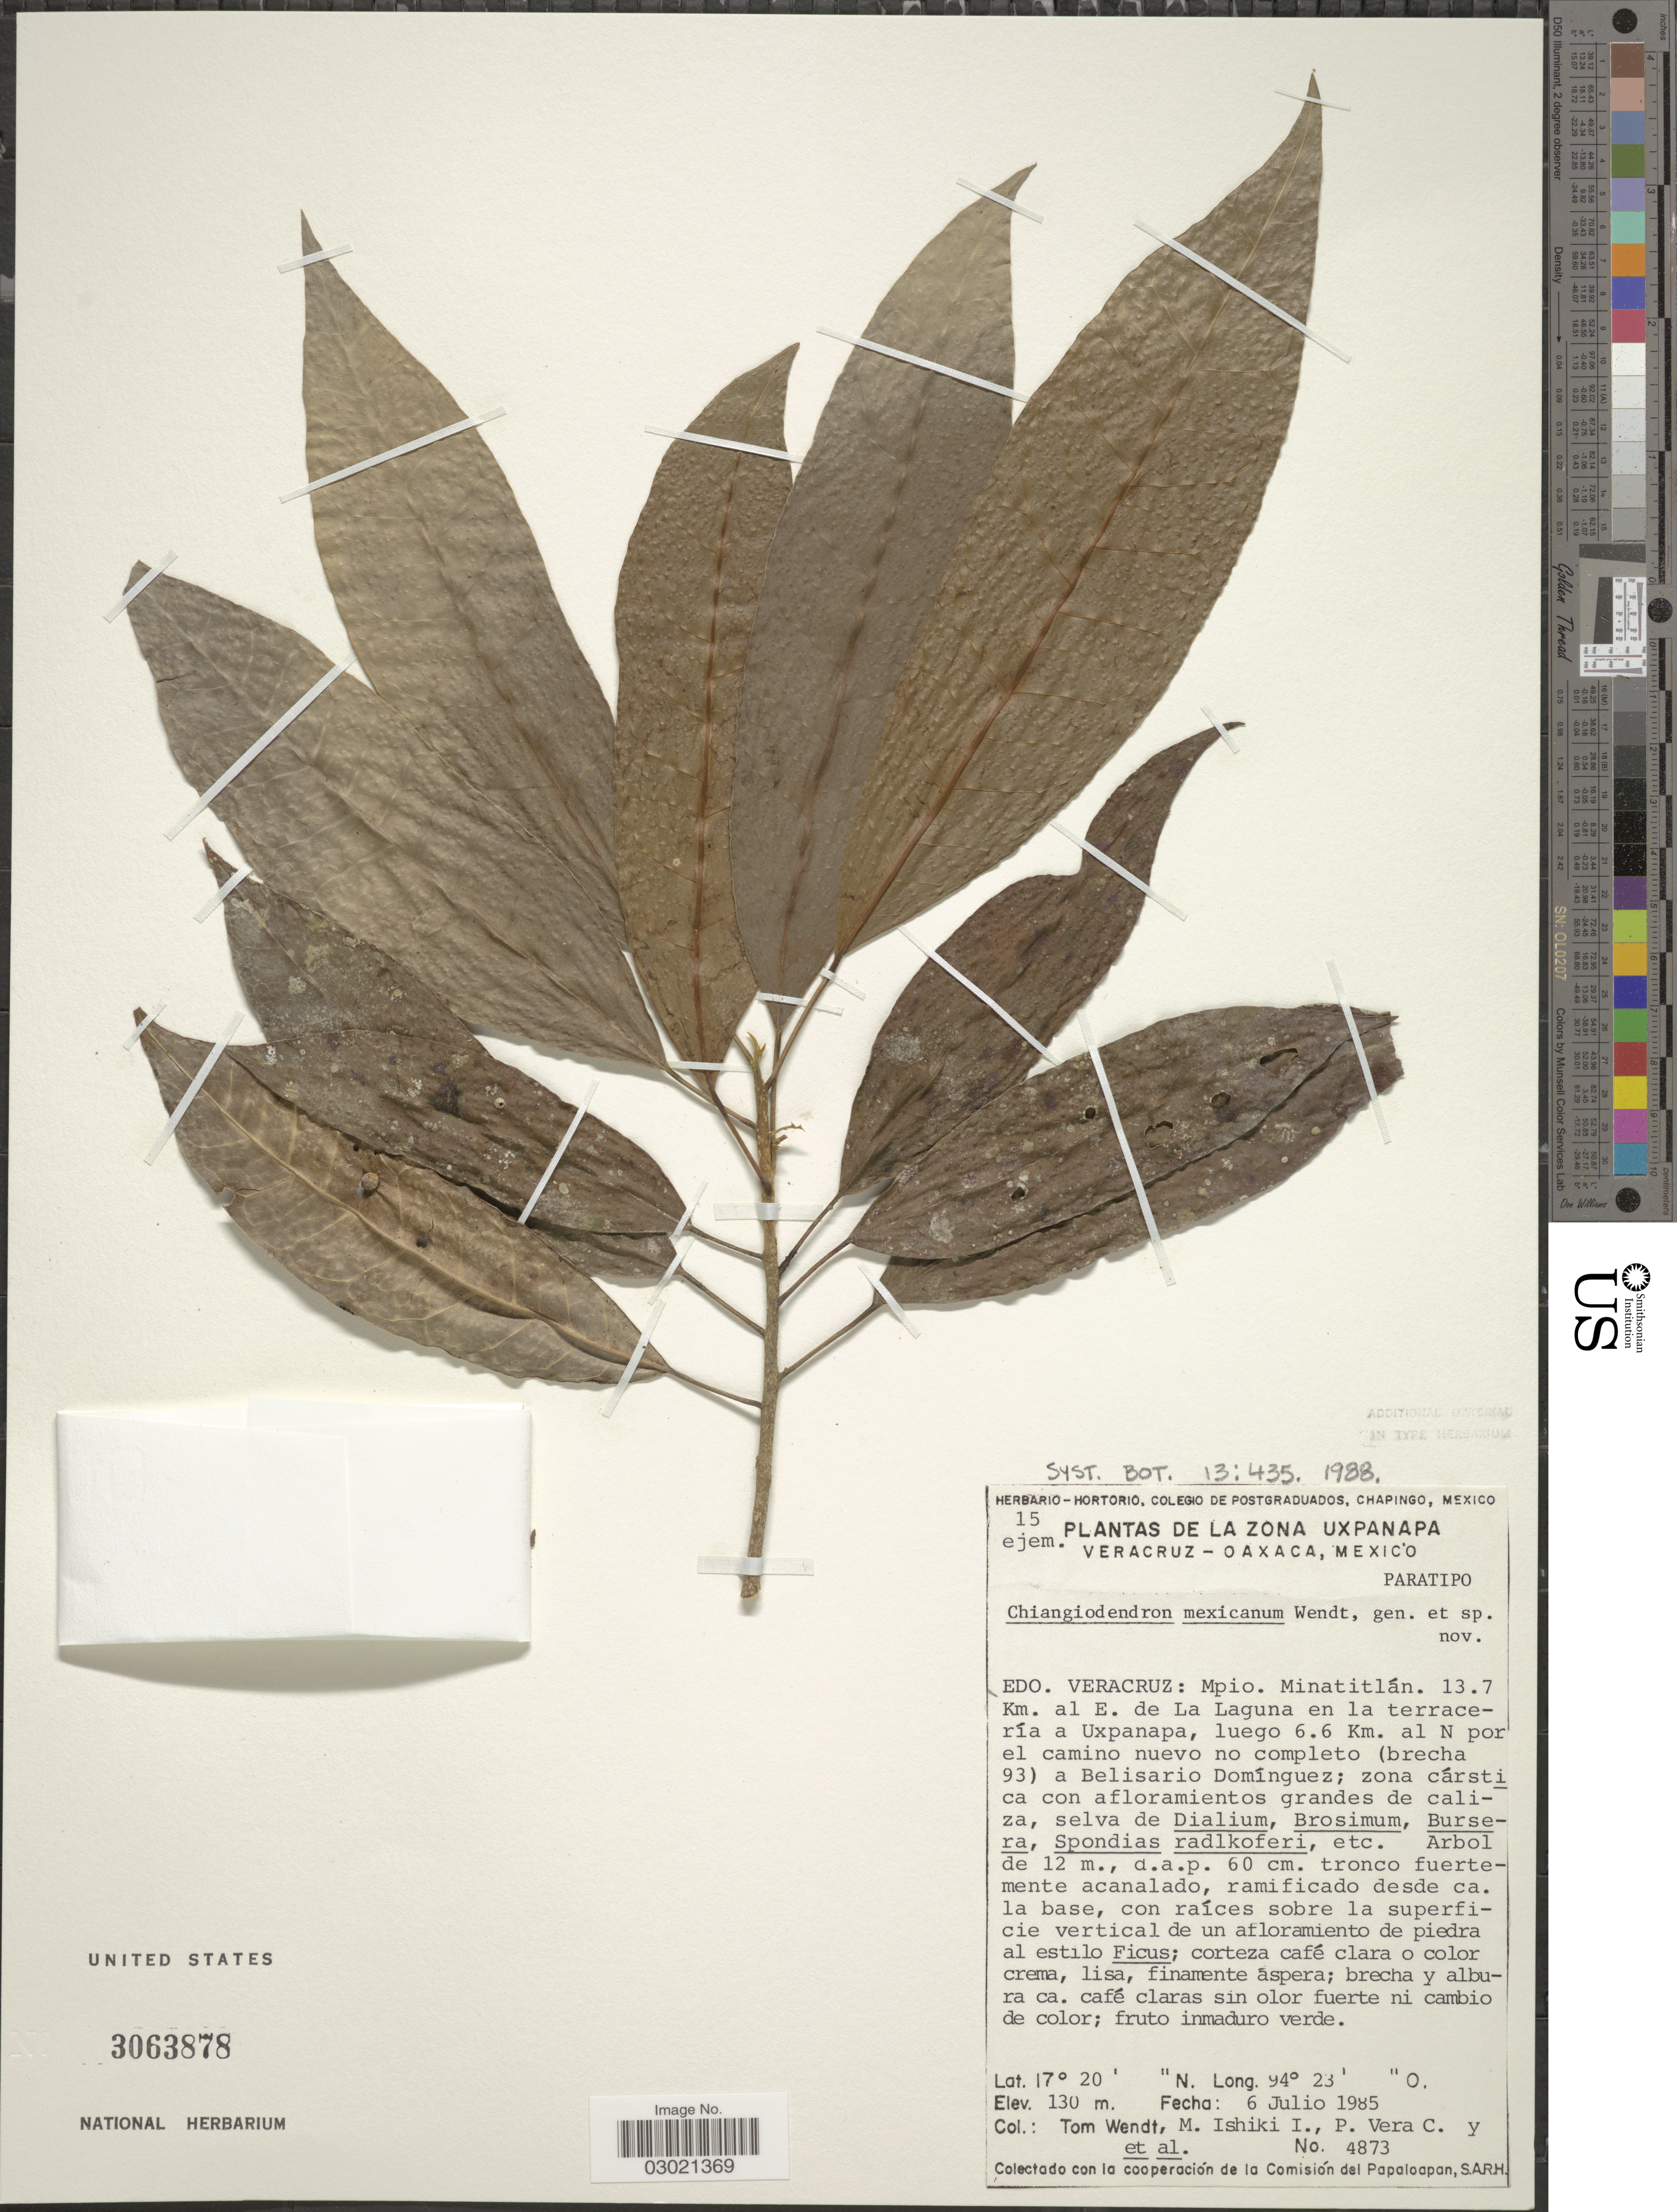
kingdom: Plantae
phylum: Tracheophyta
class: Magnoliopsida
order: Malpighiales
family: Achariaceae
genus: Chiangiodendron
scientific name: Chiangiodendron mexicanum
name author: T. Wendt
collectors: T. L. Wendt, M. Ishiki, P. Vera C. & et al.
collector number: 4873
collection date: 1985-07-06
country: Mexico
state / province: Veracruz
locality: Edo Veracruz: Mpio. Minatitlán. 13.7 Km. al E. de La Laguna en la terracería a Uxpanapa, luego 6.6 Km. al N. por el camino nuevo no completo (brecha 93) a Belisario Domínguez.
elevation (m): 130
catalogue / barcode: US 3063878